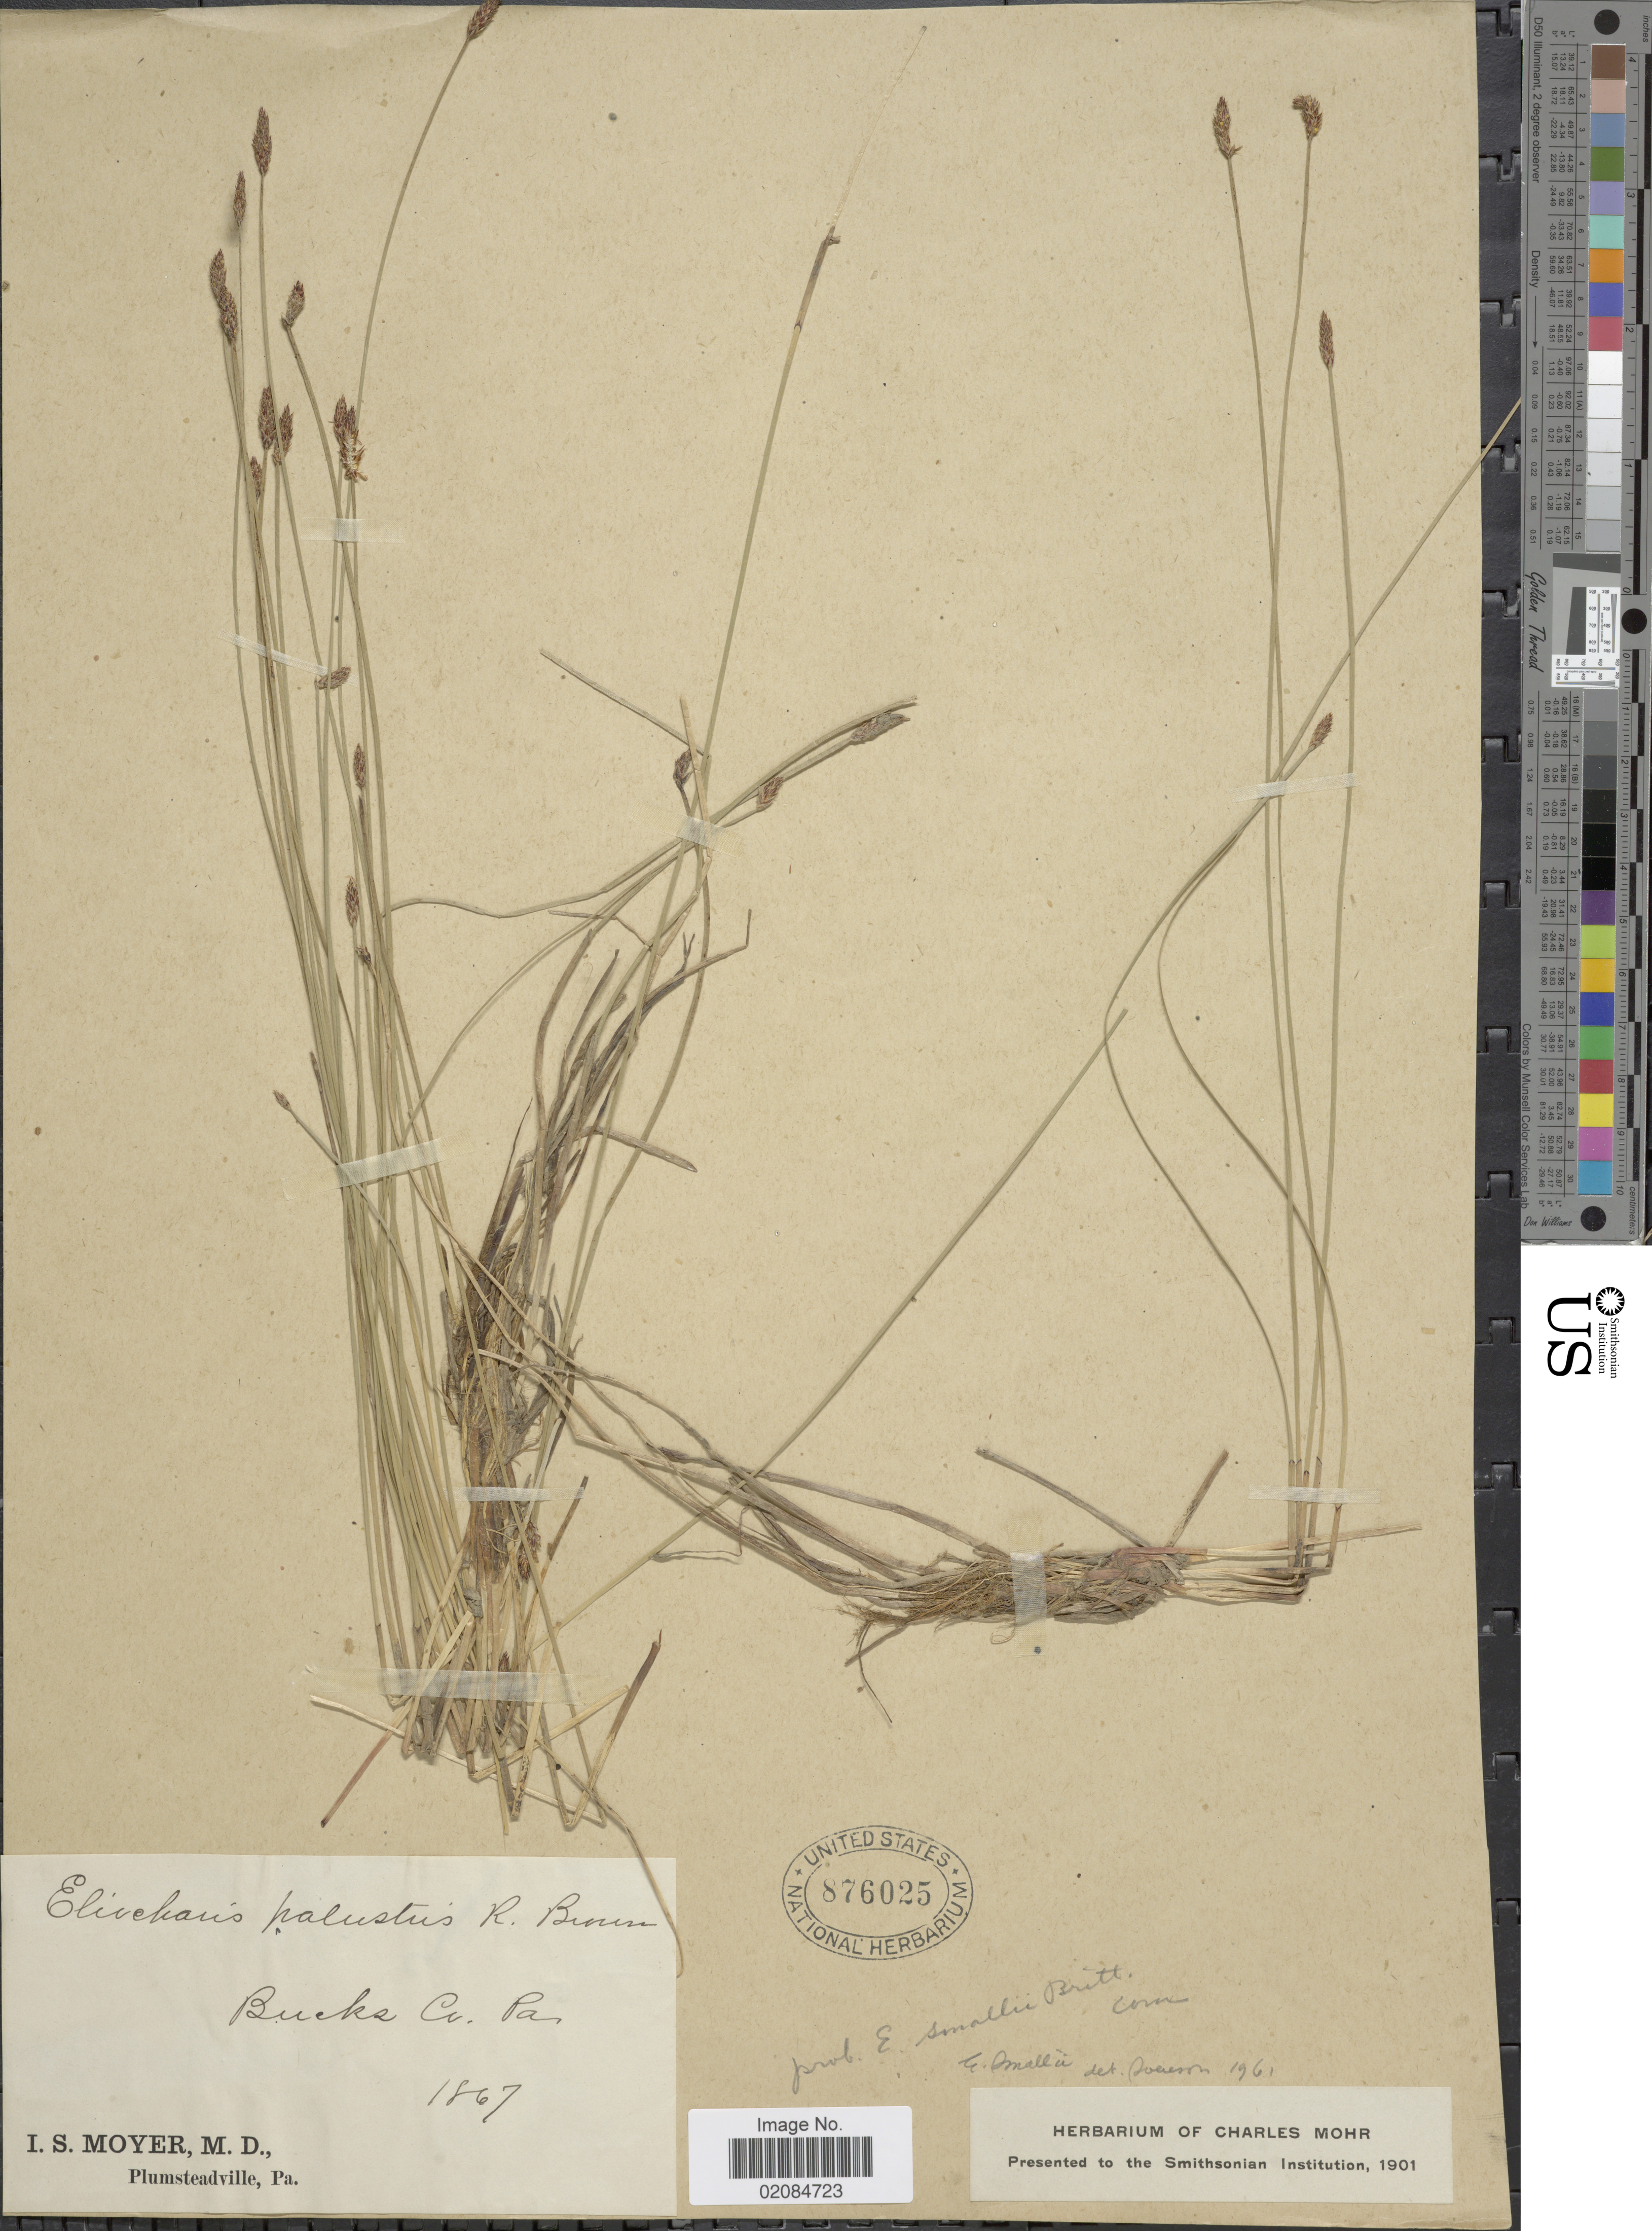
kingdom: Plantae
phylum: Tracheophyta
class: Liliopsida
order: Poales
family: Cyperaceae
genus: Eleocharis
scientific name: Eleocharis palustris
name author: (L.) Roem. & Schult.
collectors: I. S. Moyer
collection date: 1867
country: United States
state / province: Pennsylvania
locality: Buckes Co. Pa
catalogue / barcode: US 876025